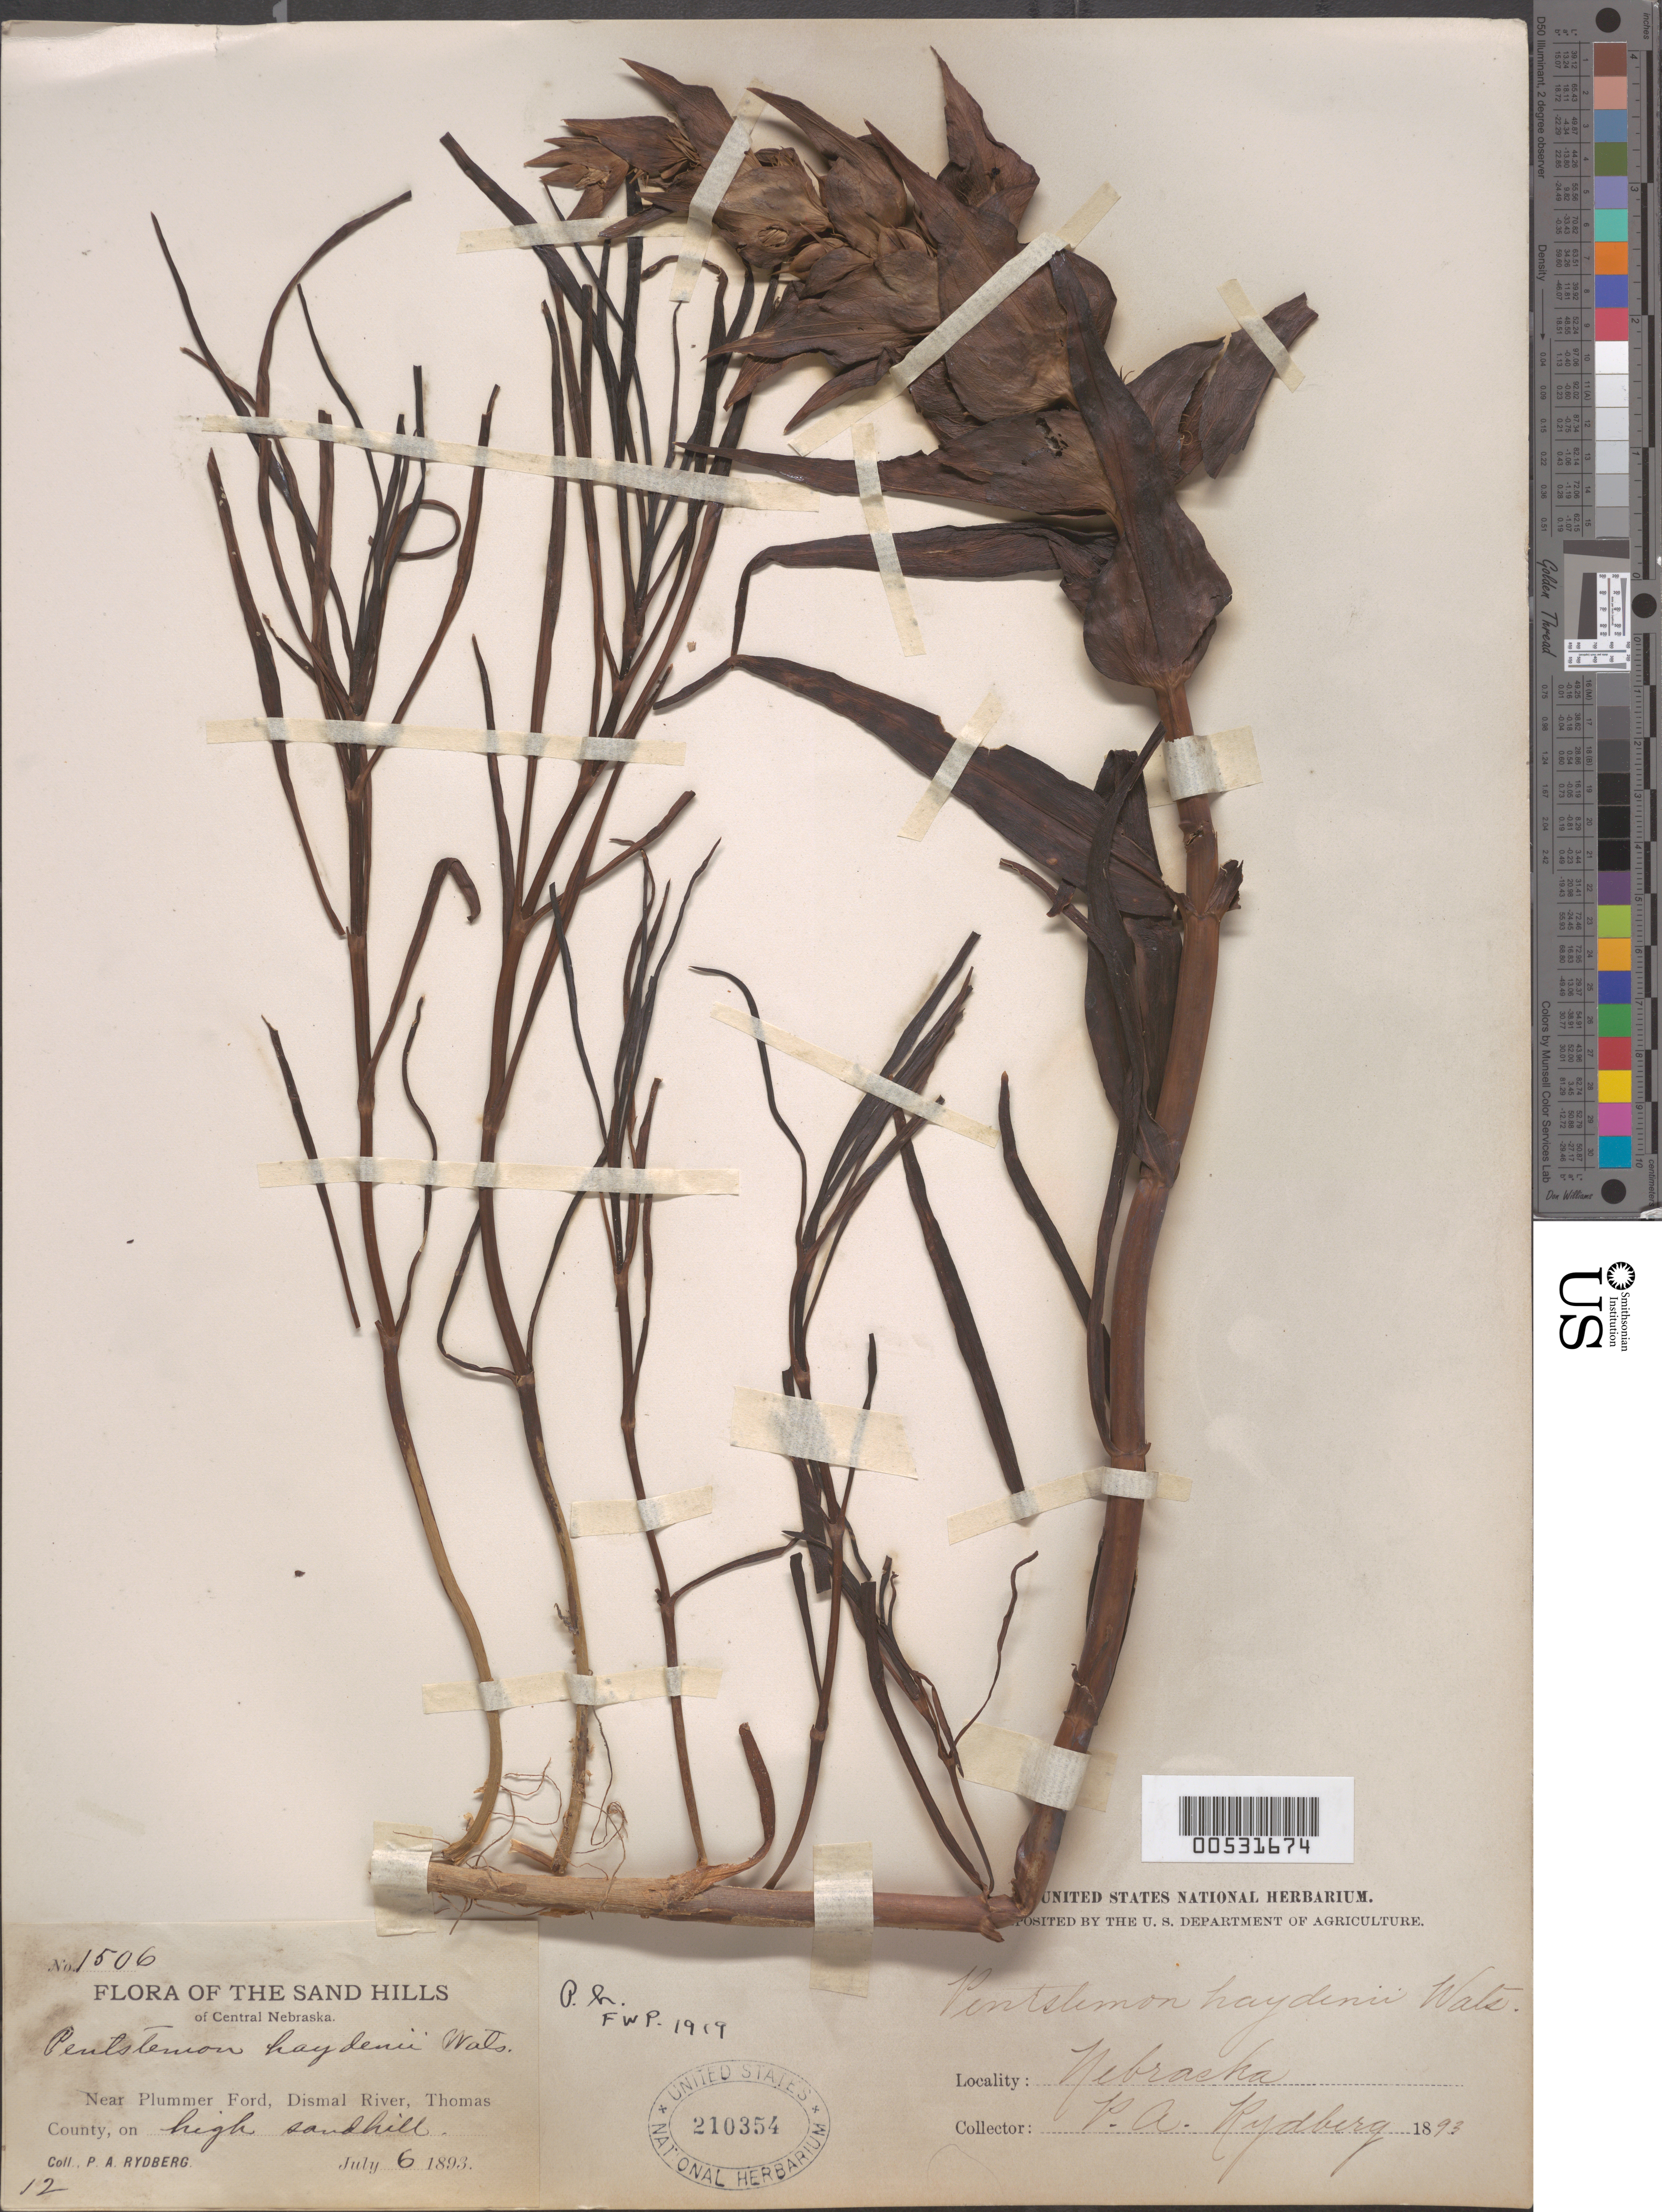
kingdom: Plantae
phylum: Tracheophyta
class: Magnoliopsida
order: Lamiales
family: Plantaginaceae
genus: Penstemon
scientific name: Penstemon haydenii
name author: S. Watson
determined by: Pennell, F. W.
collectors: P. A. Rydberg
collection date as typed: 06 Jul 1893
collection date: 1893-07-06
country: United States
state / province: Nebraska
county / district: Thomas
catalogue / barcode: US 210354